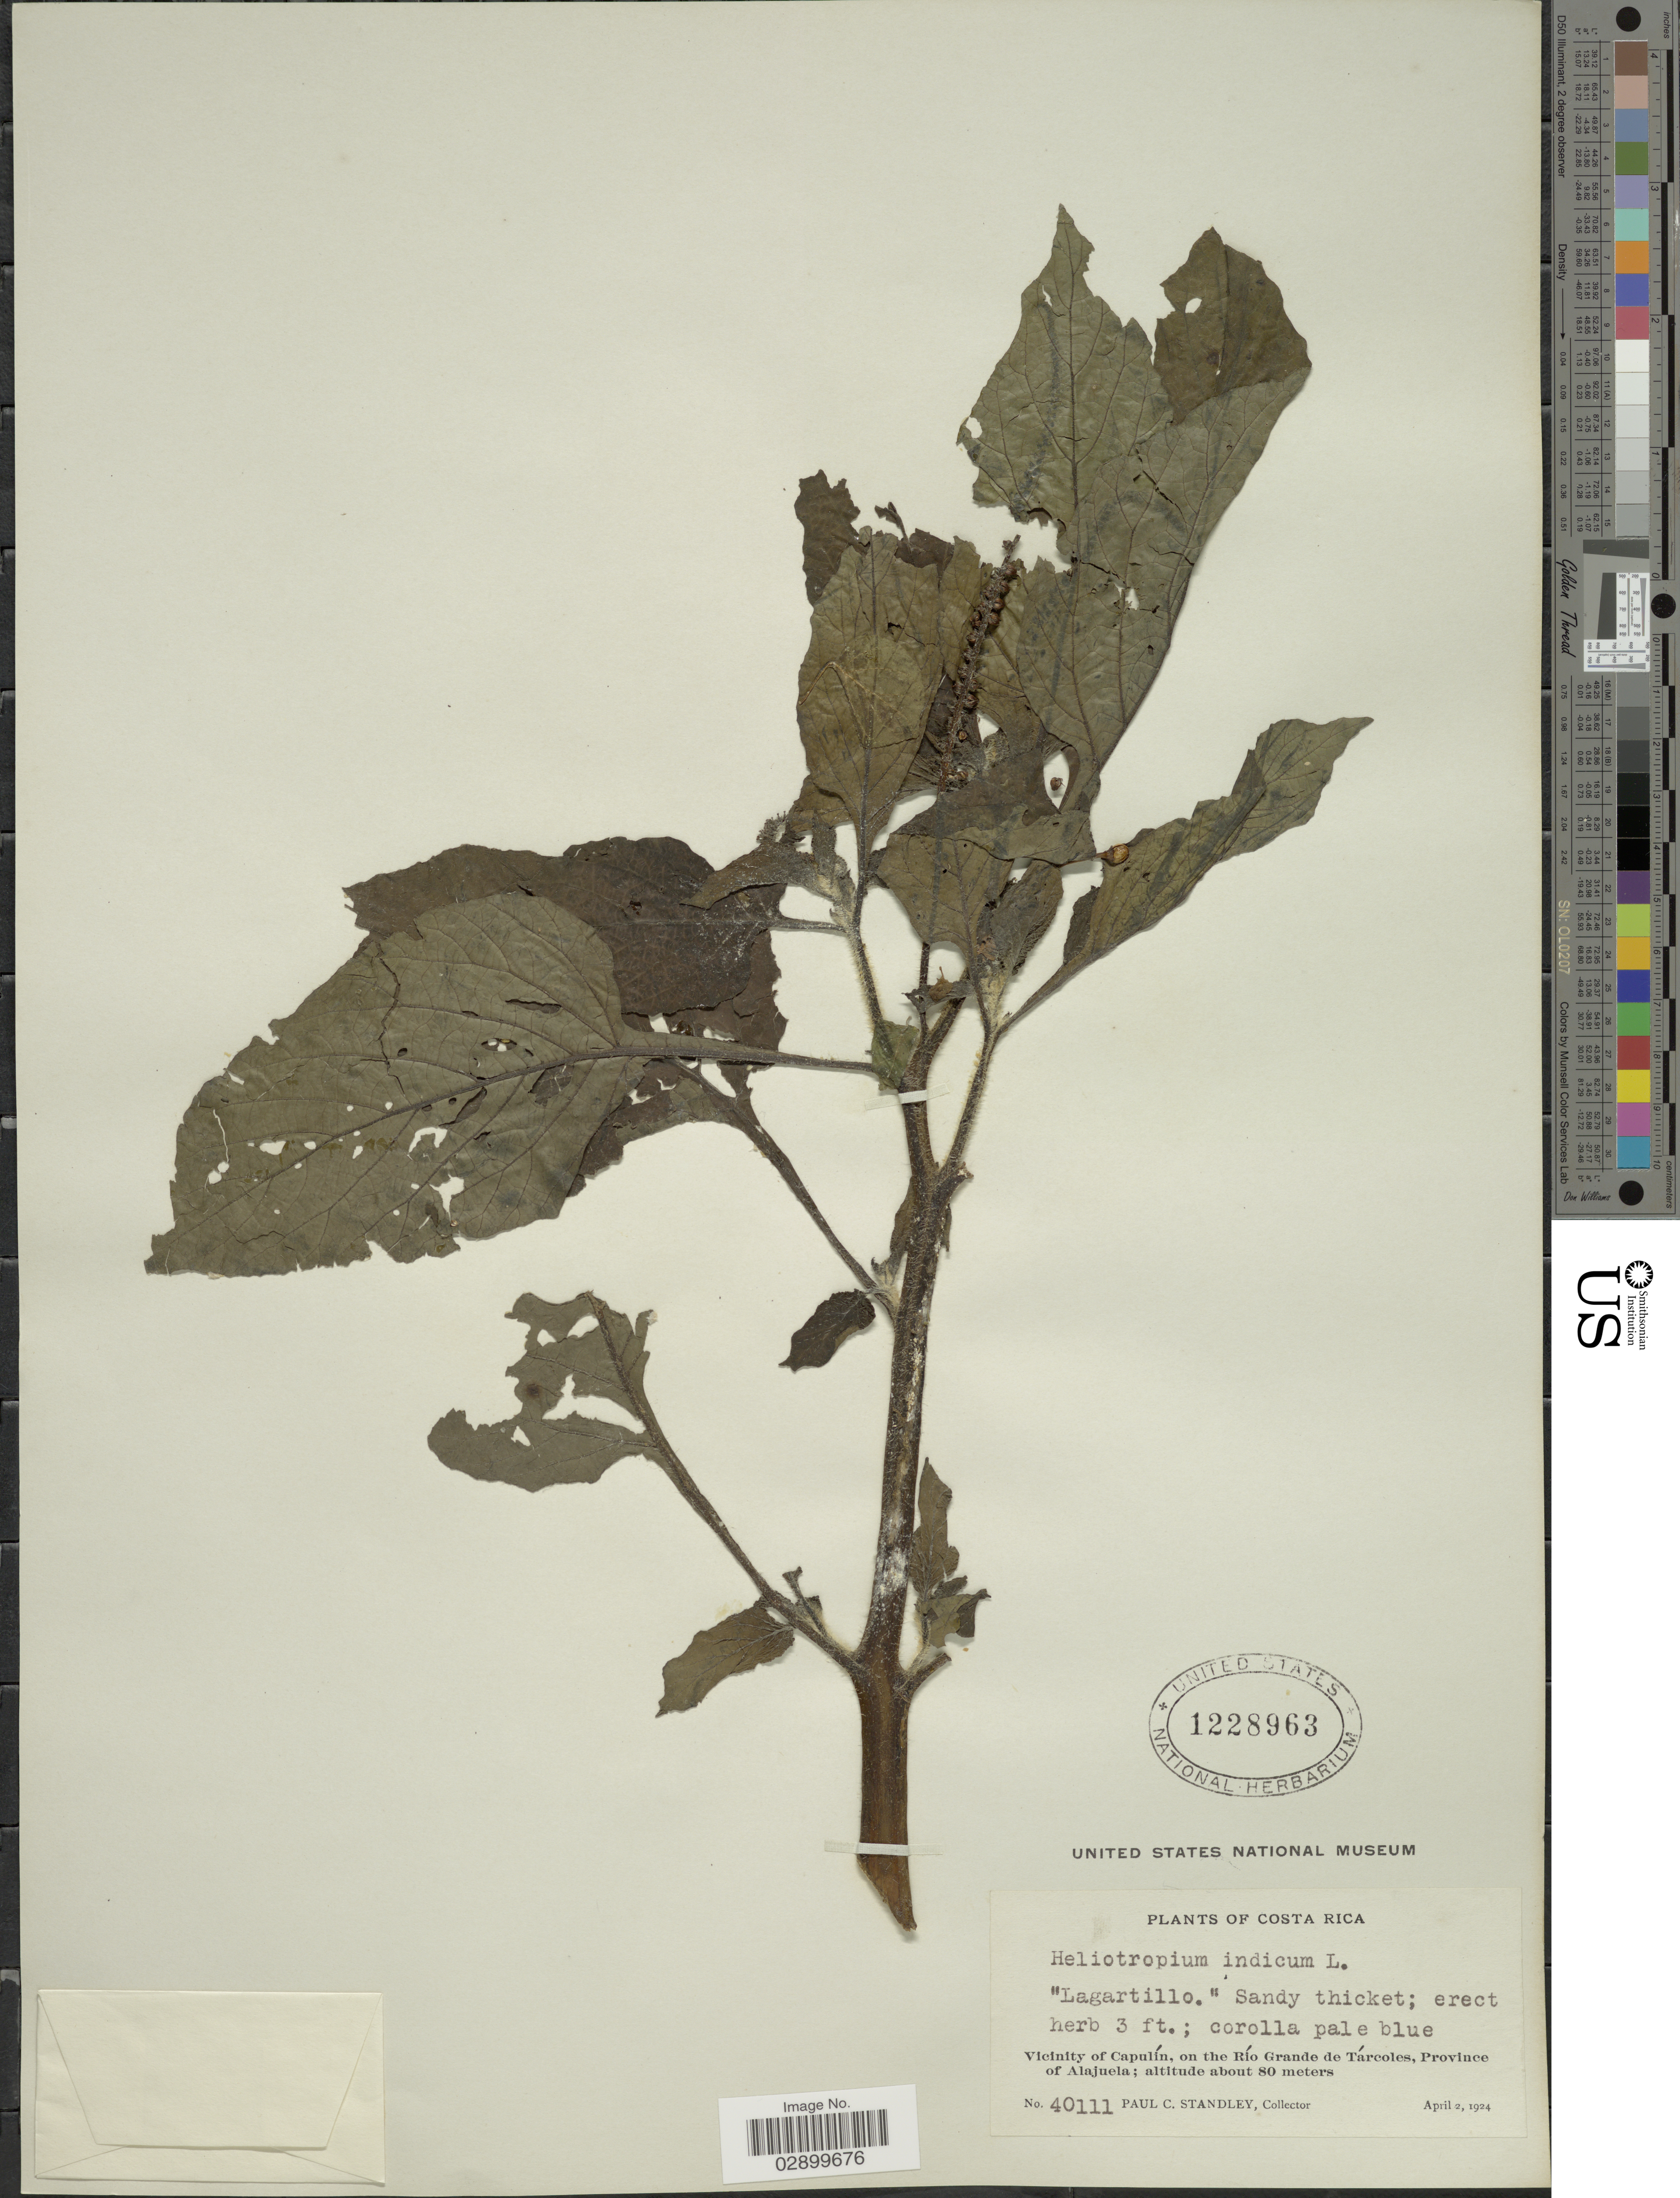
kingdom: Plantae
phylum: Tracheophyta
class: Magnoliopsida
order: Boraginales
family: Heliotropiaceae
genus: Heliotropium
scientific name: Heliotropium indicum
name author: L.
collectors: P. C. Standley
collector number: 40111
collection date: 1924-04-02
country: Costa Rica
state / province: Alajuela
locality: Vicinity of Capulín, on the Río Grande de Tárcoles.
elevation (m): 80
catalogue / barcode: US 1228963